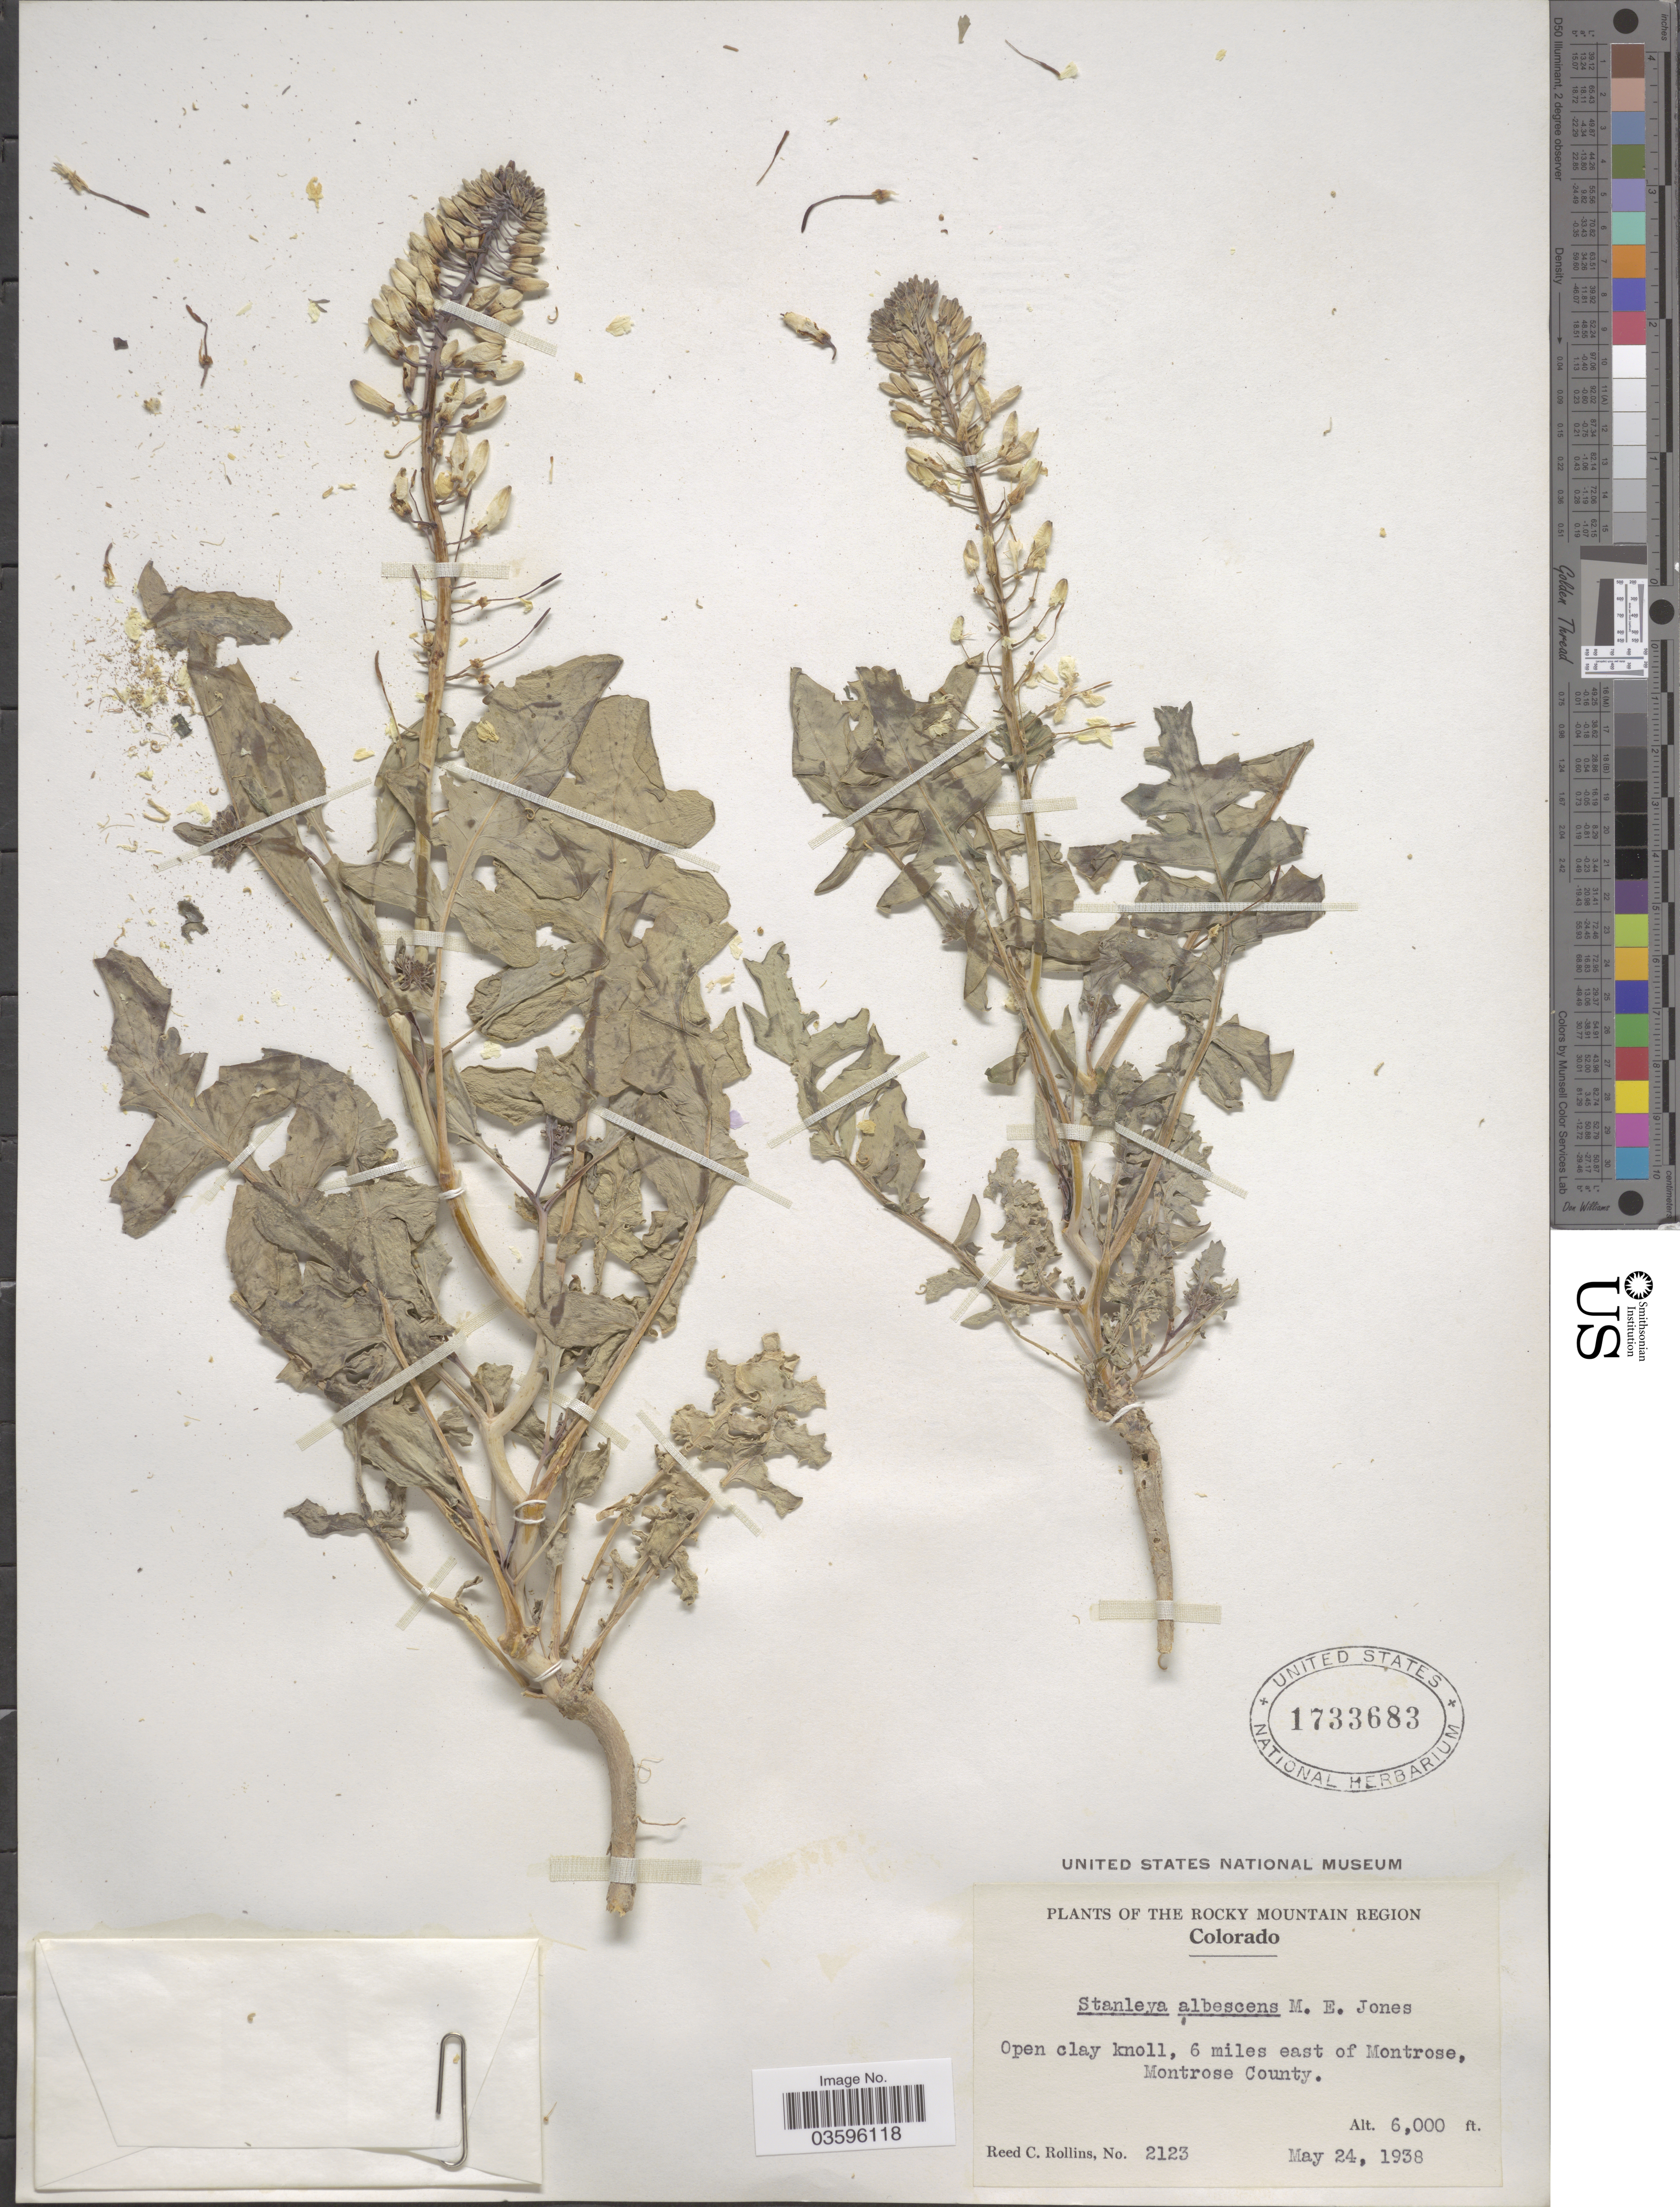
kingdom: Plantae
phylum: Tracheophyta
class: Magnoliopsida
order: Brassicales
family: Brassicaceae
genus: Stanleya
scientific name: Stanleya albescens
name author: M.E. Jones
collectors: R. C. Rollins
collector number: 2123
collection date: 1938-05-24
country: United States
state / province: Colorado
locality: The Rocky Mountain Region. Open clay knoll, 6 miles east of Montrose, Montrose County.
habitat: open clay knoll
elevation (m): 1829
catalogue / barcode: US 1733683